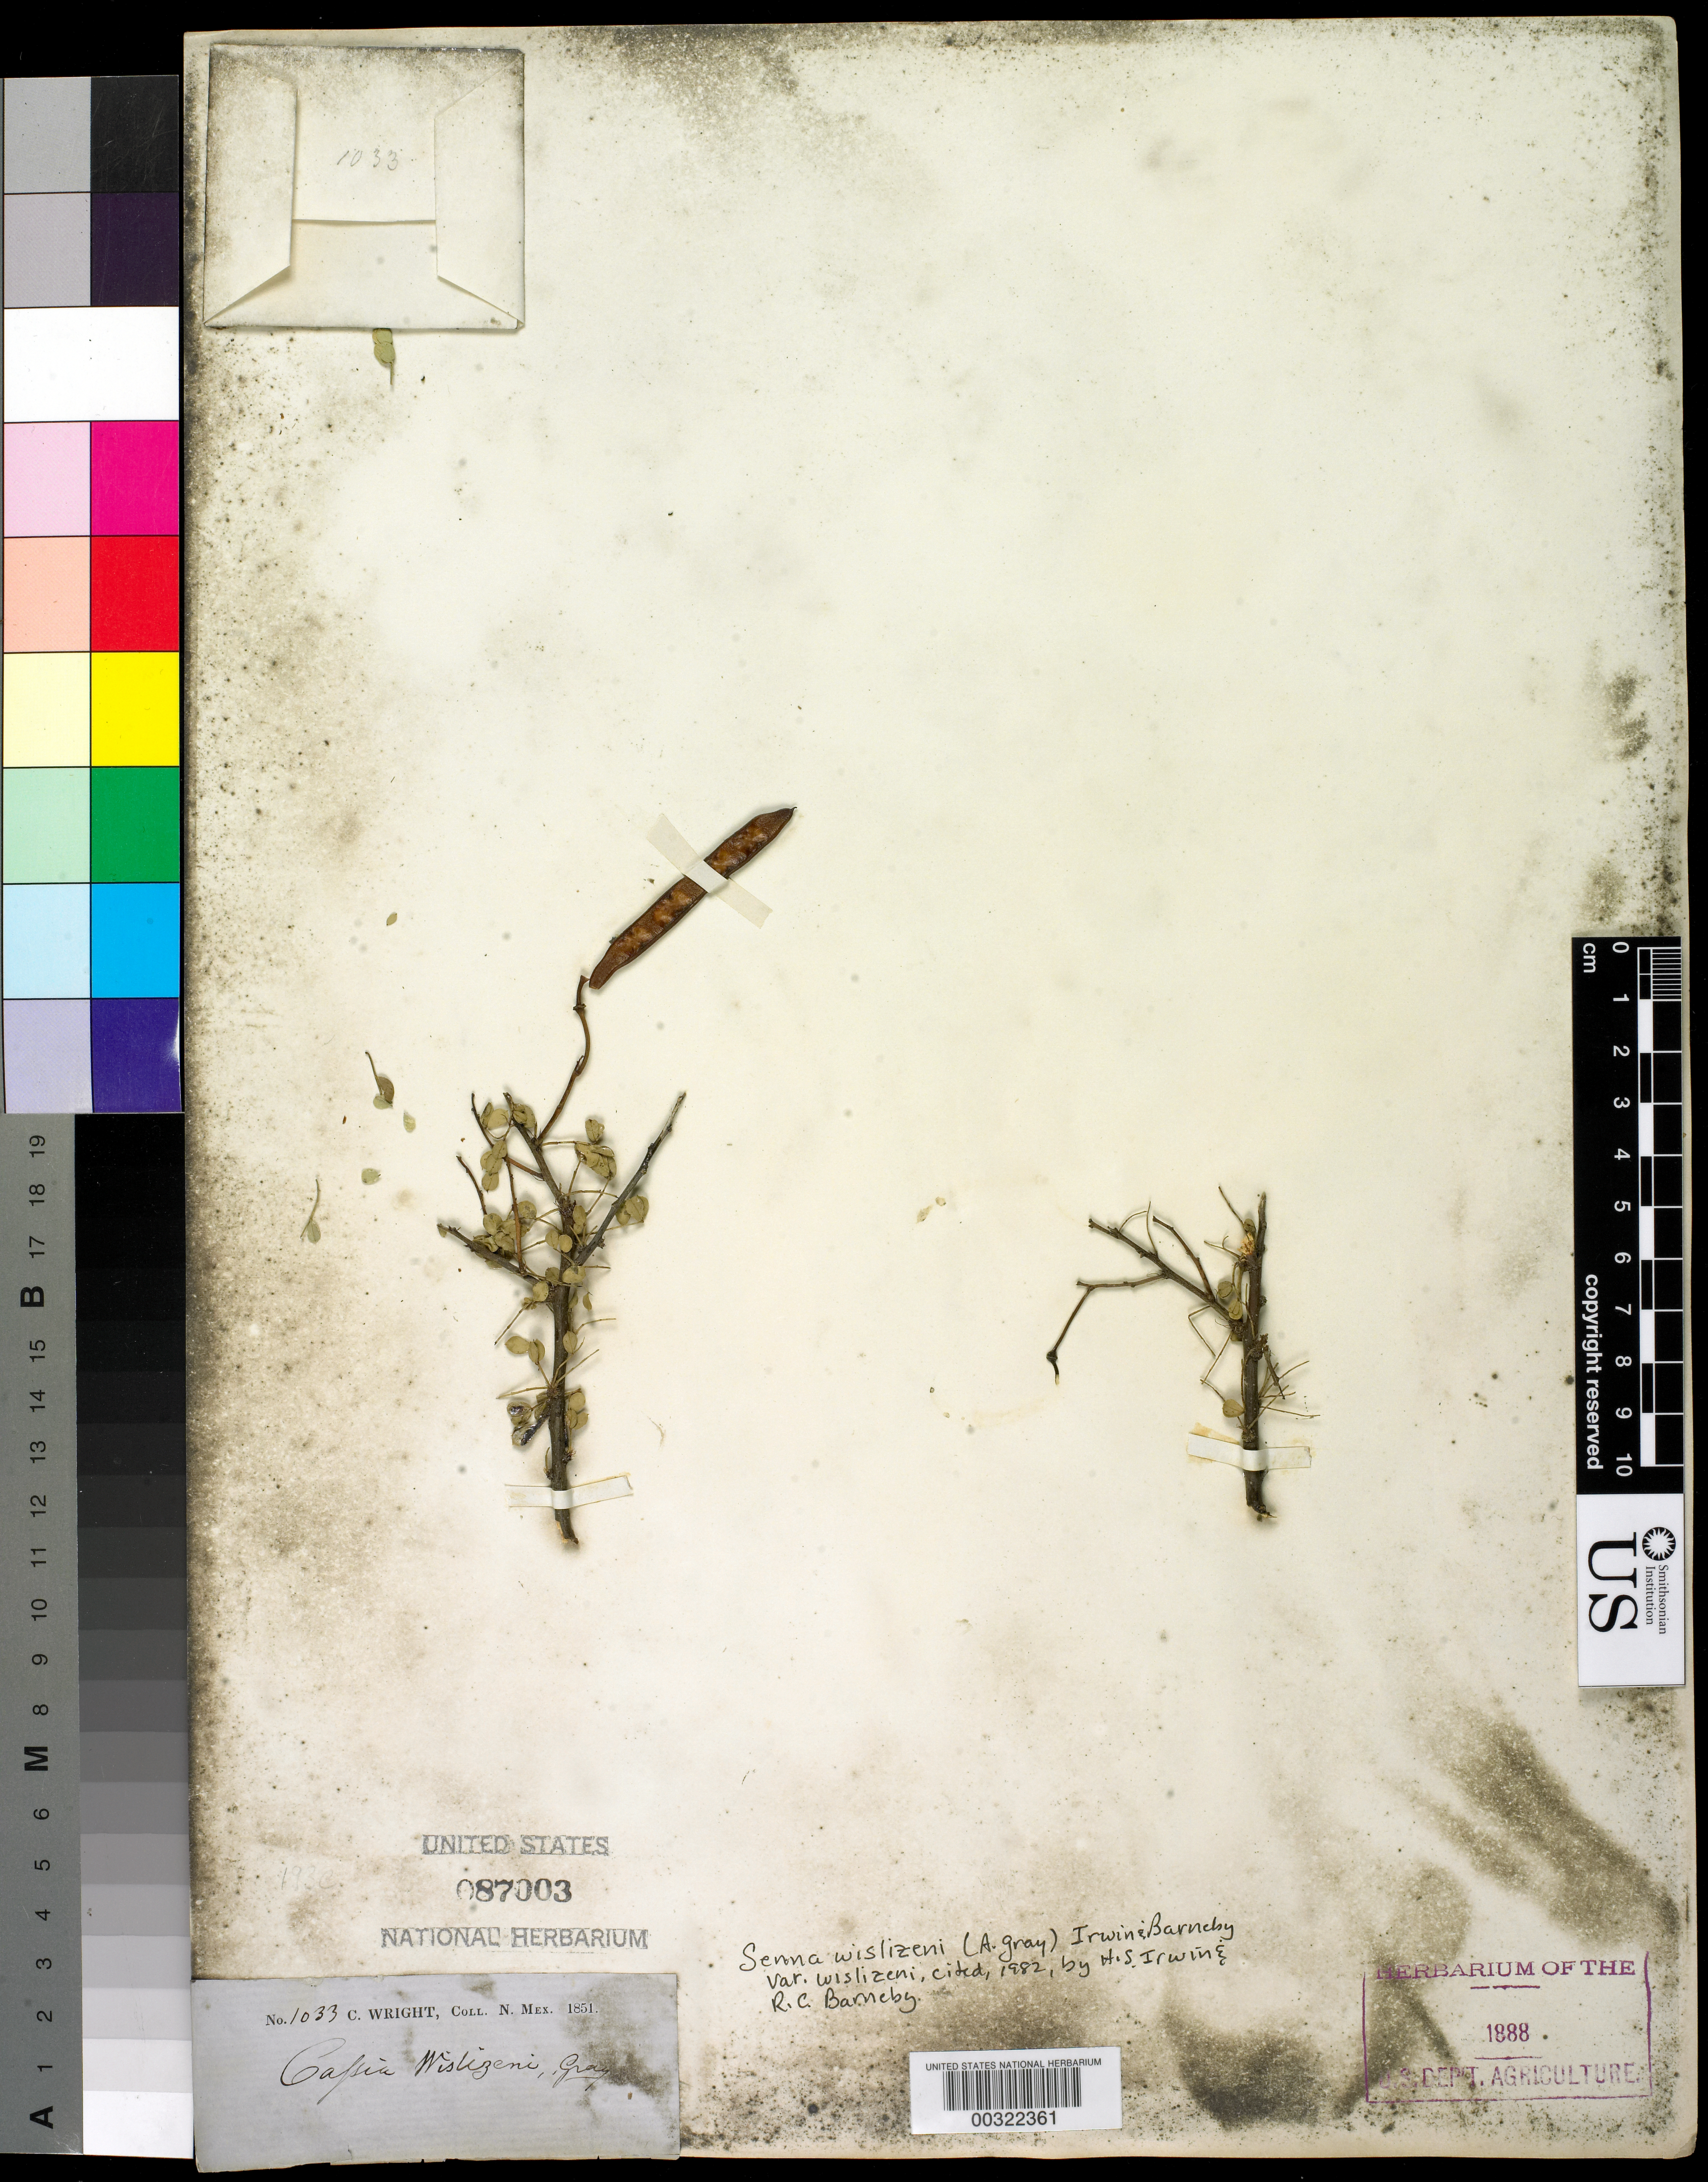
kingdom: Plantae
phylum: Tracheophyta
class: Magnoliopsida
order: Fabales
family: Fabaceae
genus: Senna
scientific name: Senna wislizeni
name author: (A. Gray) H.S. Irwin & Barneby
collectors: C. Wright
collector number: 1033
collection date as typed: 1851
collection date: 1851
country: United States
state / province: New Mexico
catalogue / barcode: US 87003